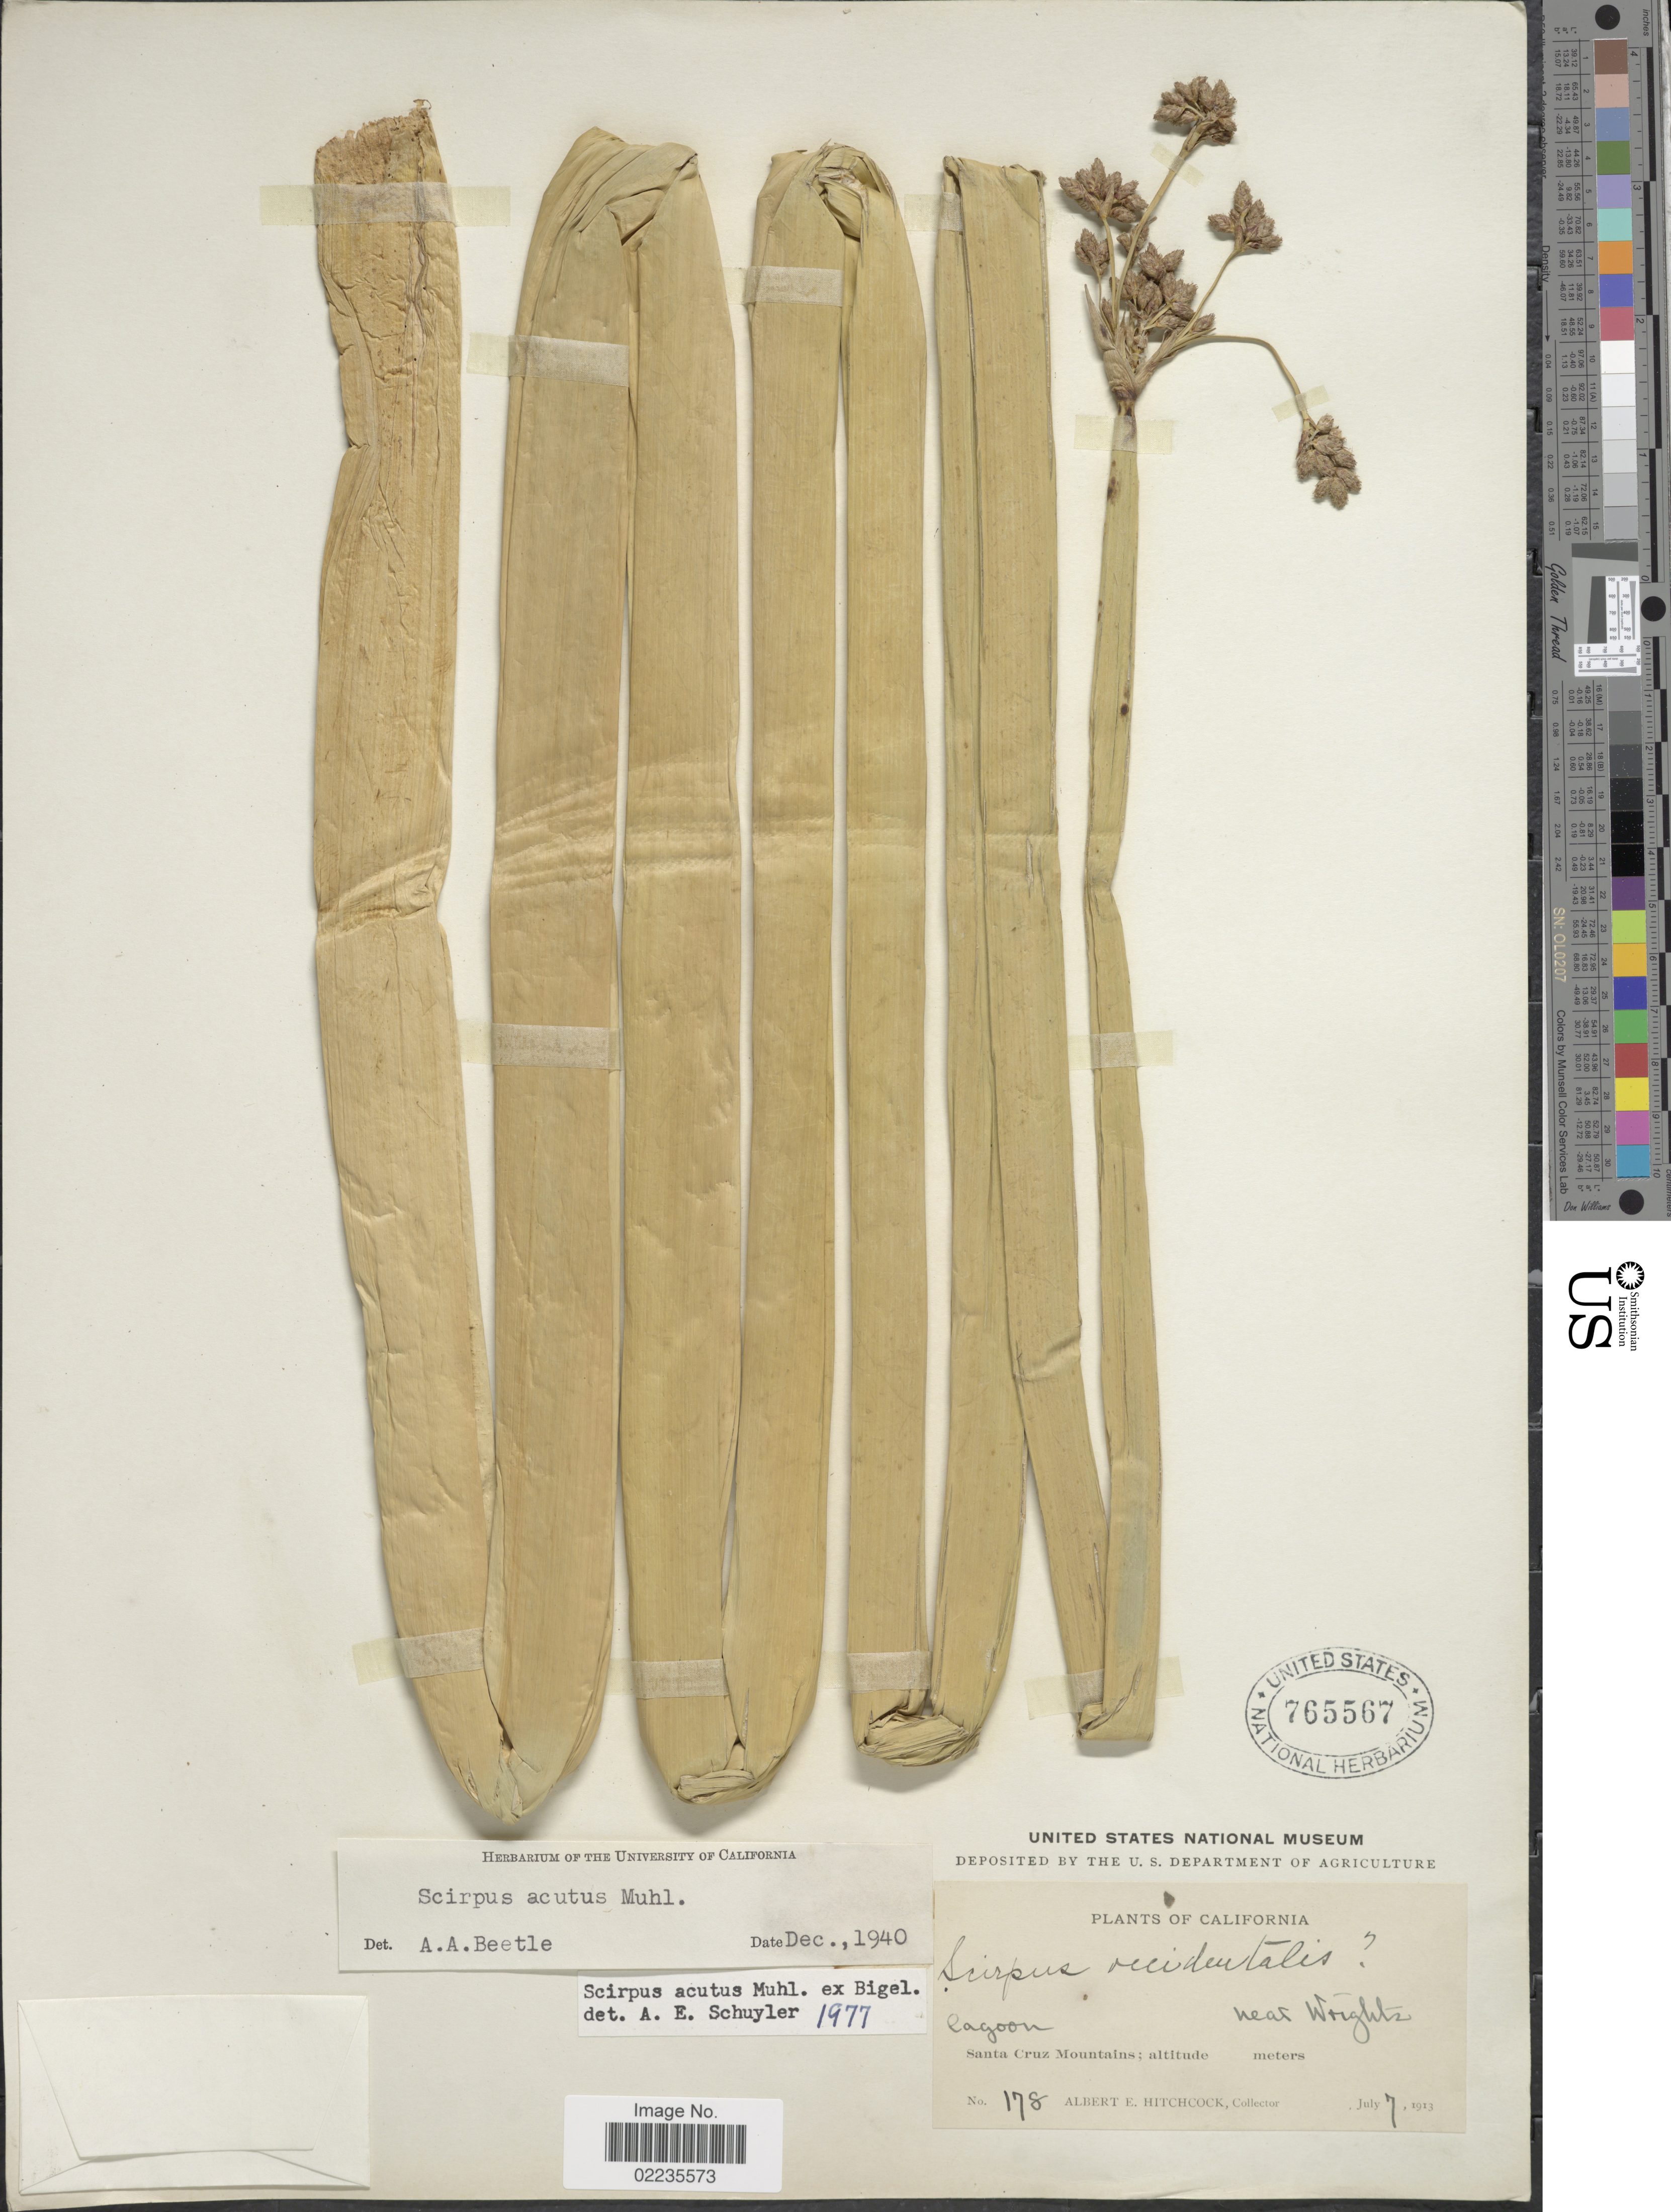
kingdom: Plantae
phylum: Tracheophyta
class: Liliopsida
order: Poales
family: Cyperaceae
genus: Schoenoplectus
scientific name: Schoenoplectus acutus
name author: (Muhl. ex Bigelow) Á. Löve & D. Löve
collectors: A. Hitchcock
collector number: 178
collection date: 1913-07-07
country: United States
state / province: California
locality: Santa Cruz Mountains, near Wrightz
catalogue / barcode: US 765567